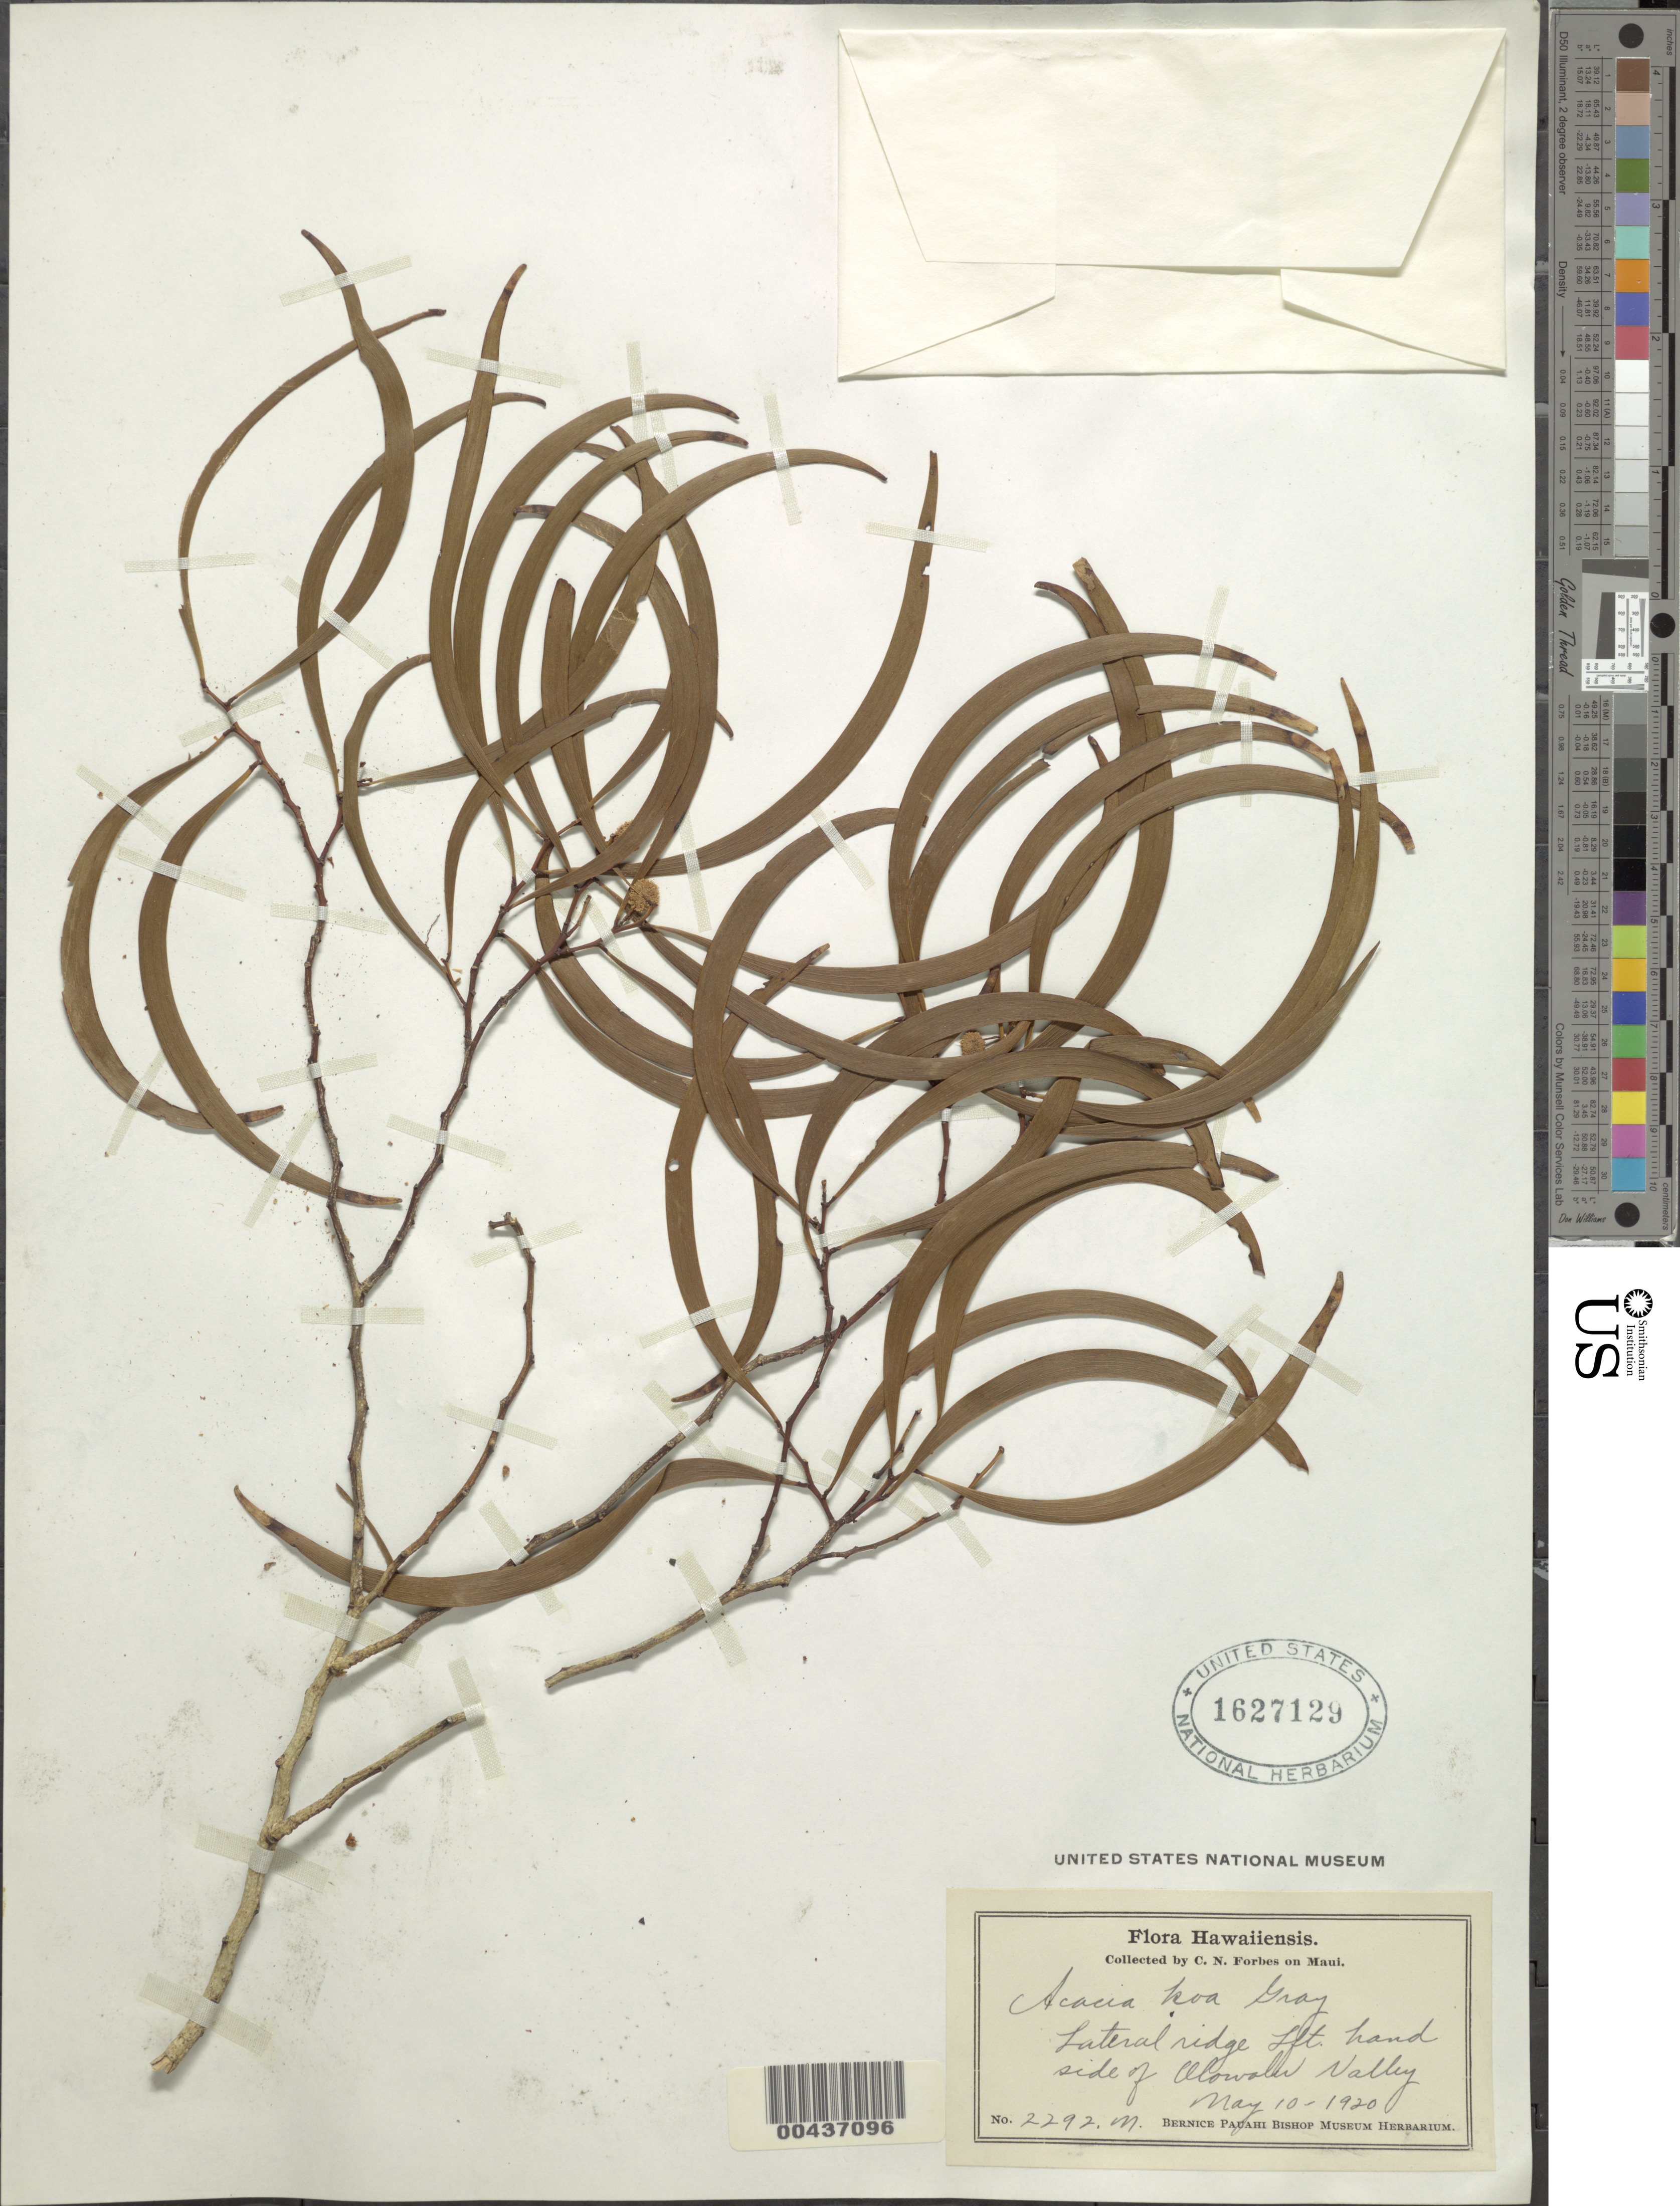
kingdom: Plantae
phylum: Tracheophyta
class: Magnoliopsida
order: Fabales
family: Fabaceae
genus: Acacia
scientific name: Acacia koa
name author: A. Gray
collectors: C. N. Forbes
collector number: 2292.M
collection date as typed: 10 May 1920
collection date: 1920-05-10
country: United States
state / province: Hawaii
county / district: Maui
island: Maui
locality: Lateral ridge Lft. hand side of Olowalu Valley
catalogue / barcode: US 1627129